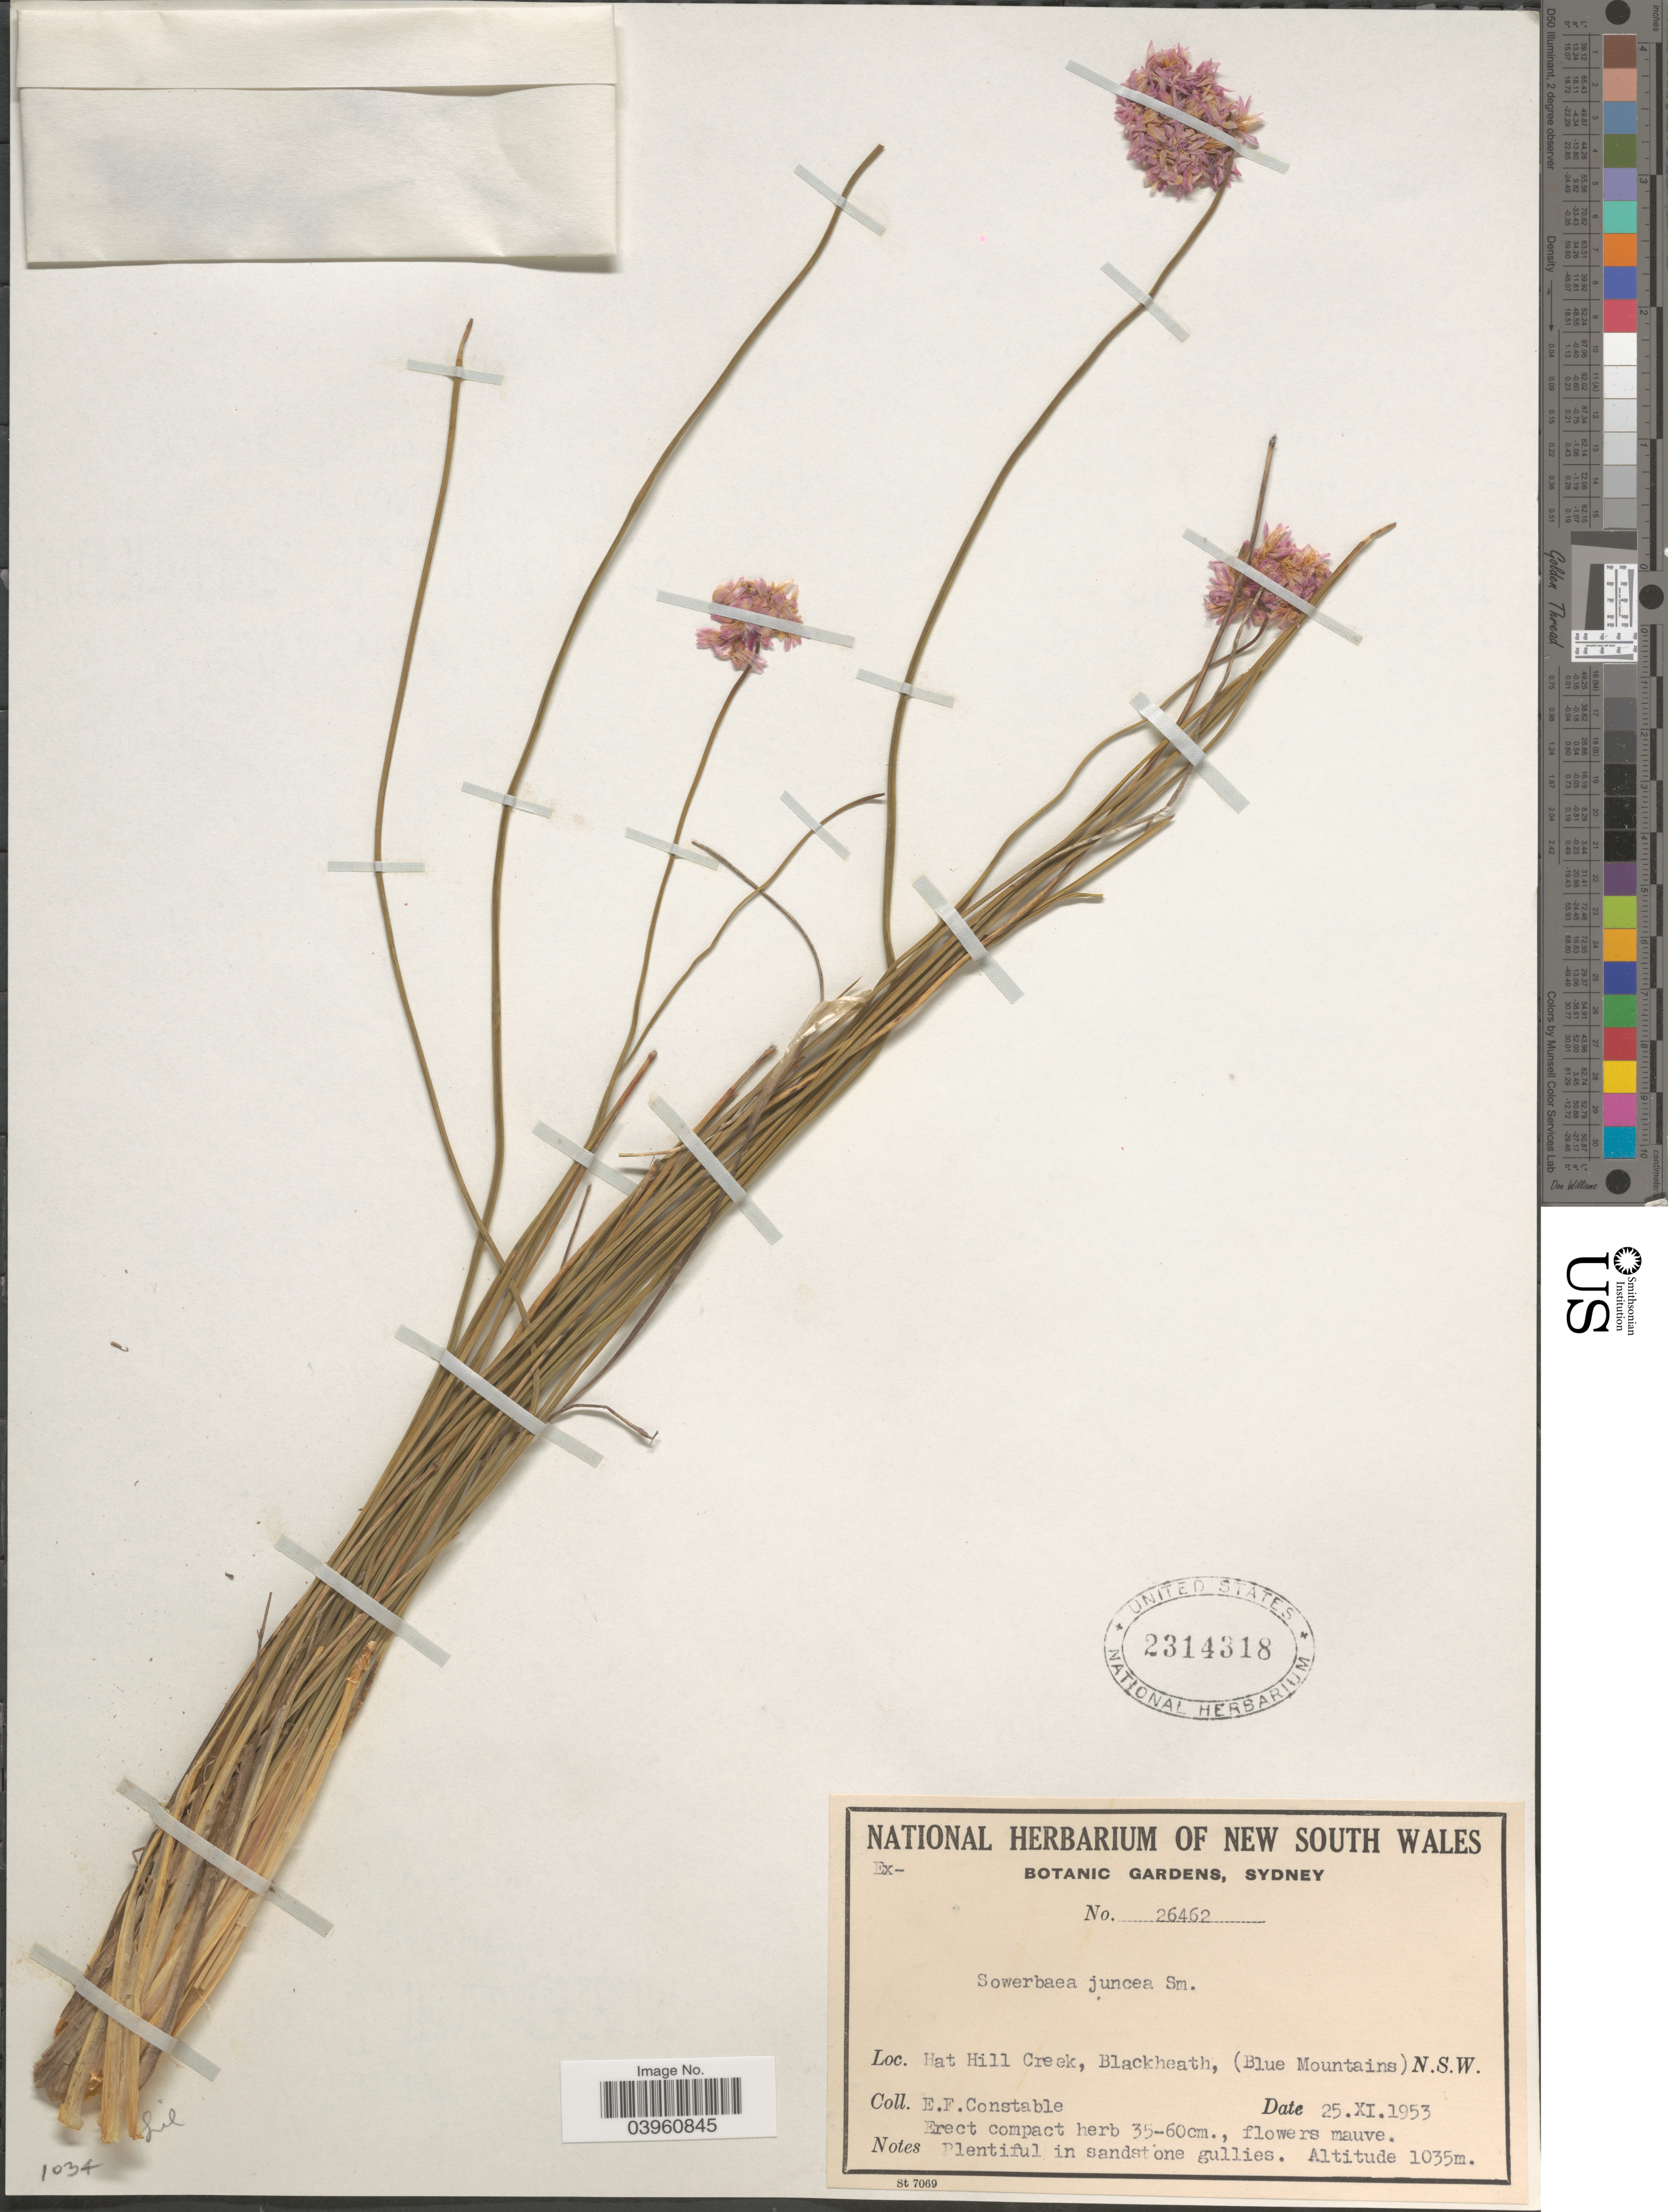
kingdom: Plantae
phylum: Tracheophyta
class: Liliopsida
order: Asparagales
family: Asparagaceae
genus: Sowerbaea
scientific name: Sowerbaea juncea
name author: Andrews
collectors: E. F. Constable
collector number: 26462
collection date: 1953-11-25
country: Australia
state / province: New South Wales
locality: Hat Hill Creek, Blackheath, (Blue Mountains).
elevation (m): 1035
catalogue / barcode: US 2314318